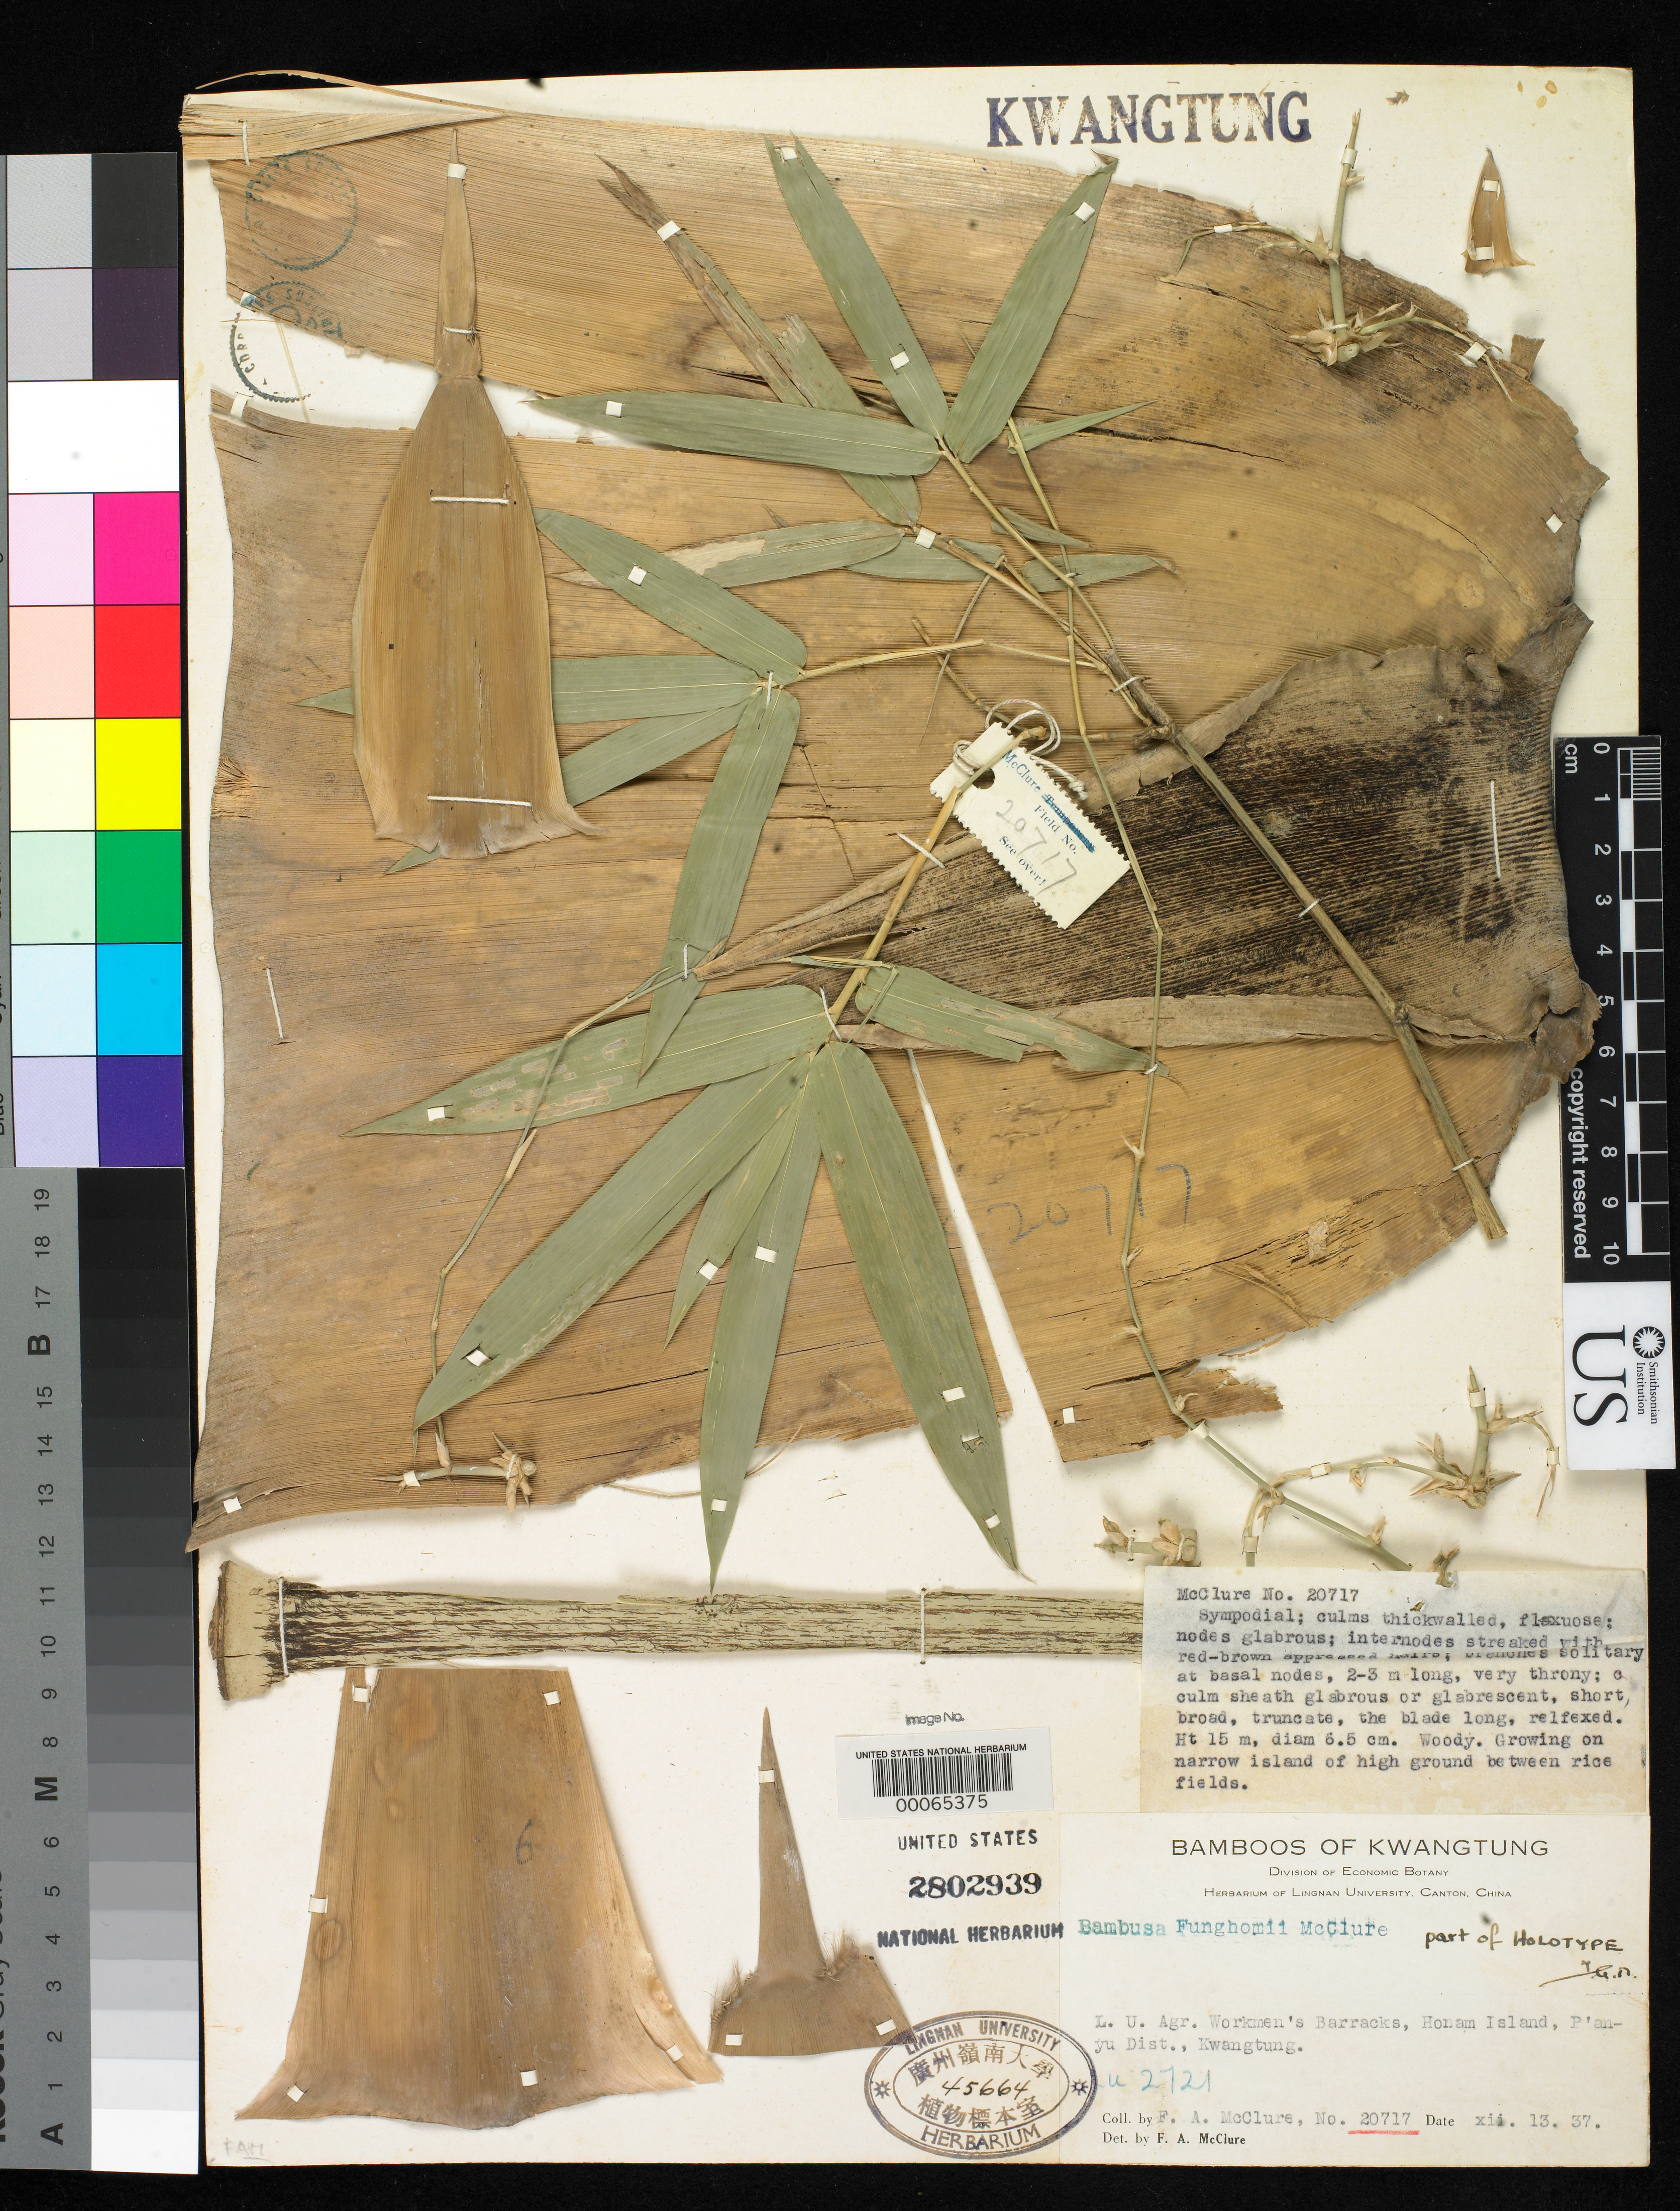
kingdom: Plantae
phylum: Tracheophyta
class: Liliopsida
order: Poales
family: Poaceae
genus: Bambusa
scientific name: Bambusa funghomii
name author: McClure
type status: Holotype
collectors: F. A. McClure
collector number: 20717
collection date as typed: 13 Dec 1937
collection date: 1937-12-13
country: China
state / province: Guangdong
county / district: P'an-Yu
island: Honam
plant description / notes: Permanently on loan to USNH; Lingnan Univ. # 45664, B.G. 2721.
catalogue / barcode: US 2802939